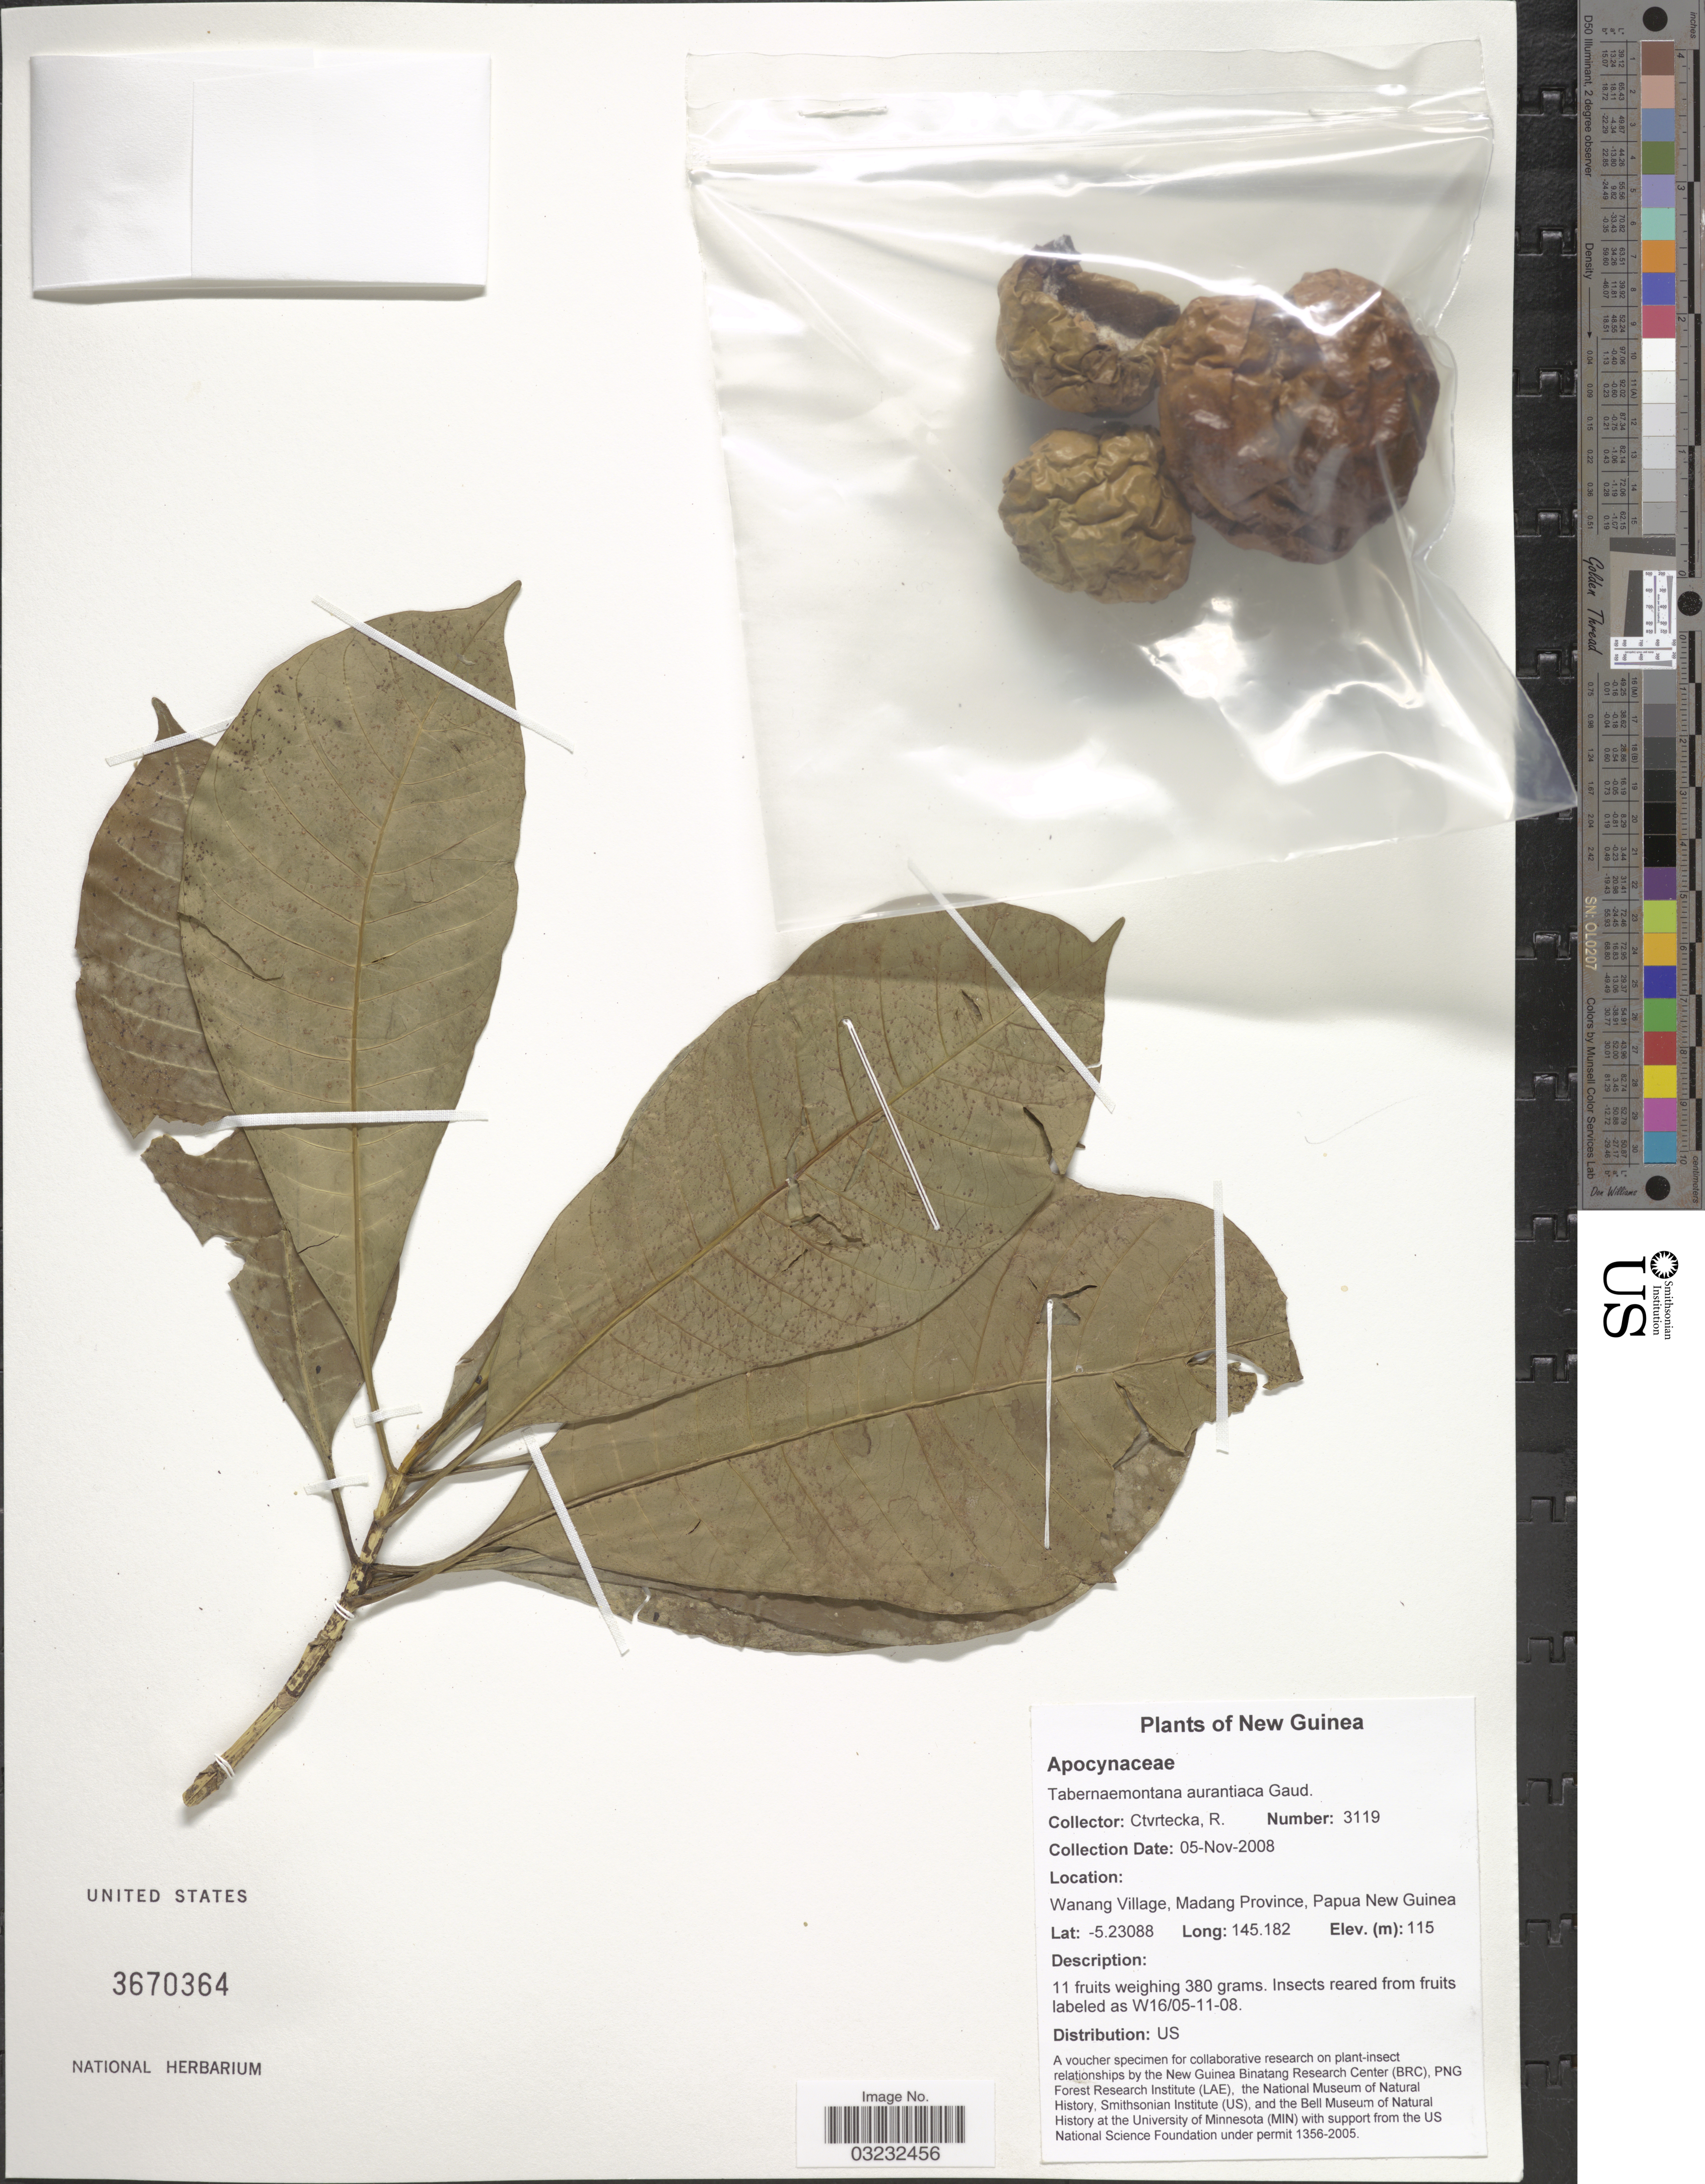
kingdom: Plantae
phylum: Tracheophyta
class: Magnoliopsida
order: Gentianales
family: Apocynaceae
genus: Tabernaemontana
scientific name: Tabernaemontana aurantiaca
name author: Gaudich.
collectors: R. Ctvrtecka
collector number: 3119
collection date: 2008-11-05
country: Papua New Guinea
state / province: Madang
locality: New Guinea, Wanang Village, Madang Province.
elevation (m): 115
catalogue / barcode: US 3670364